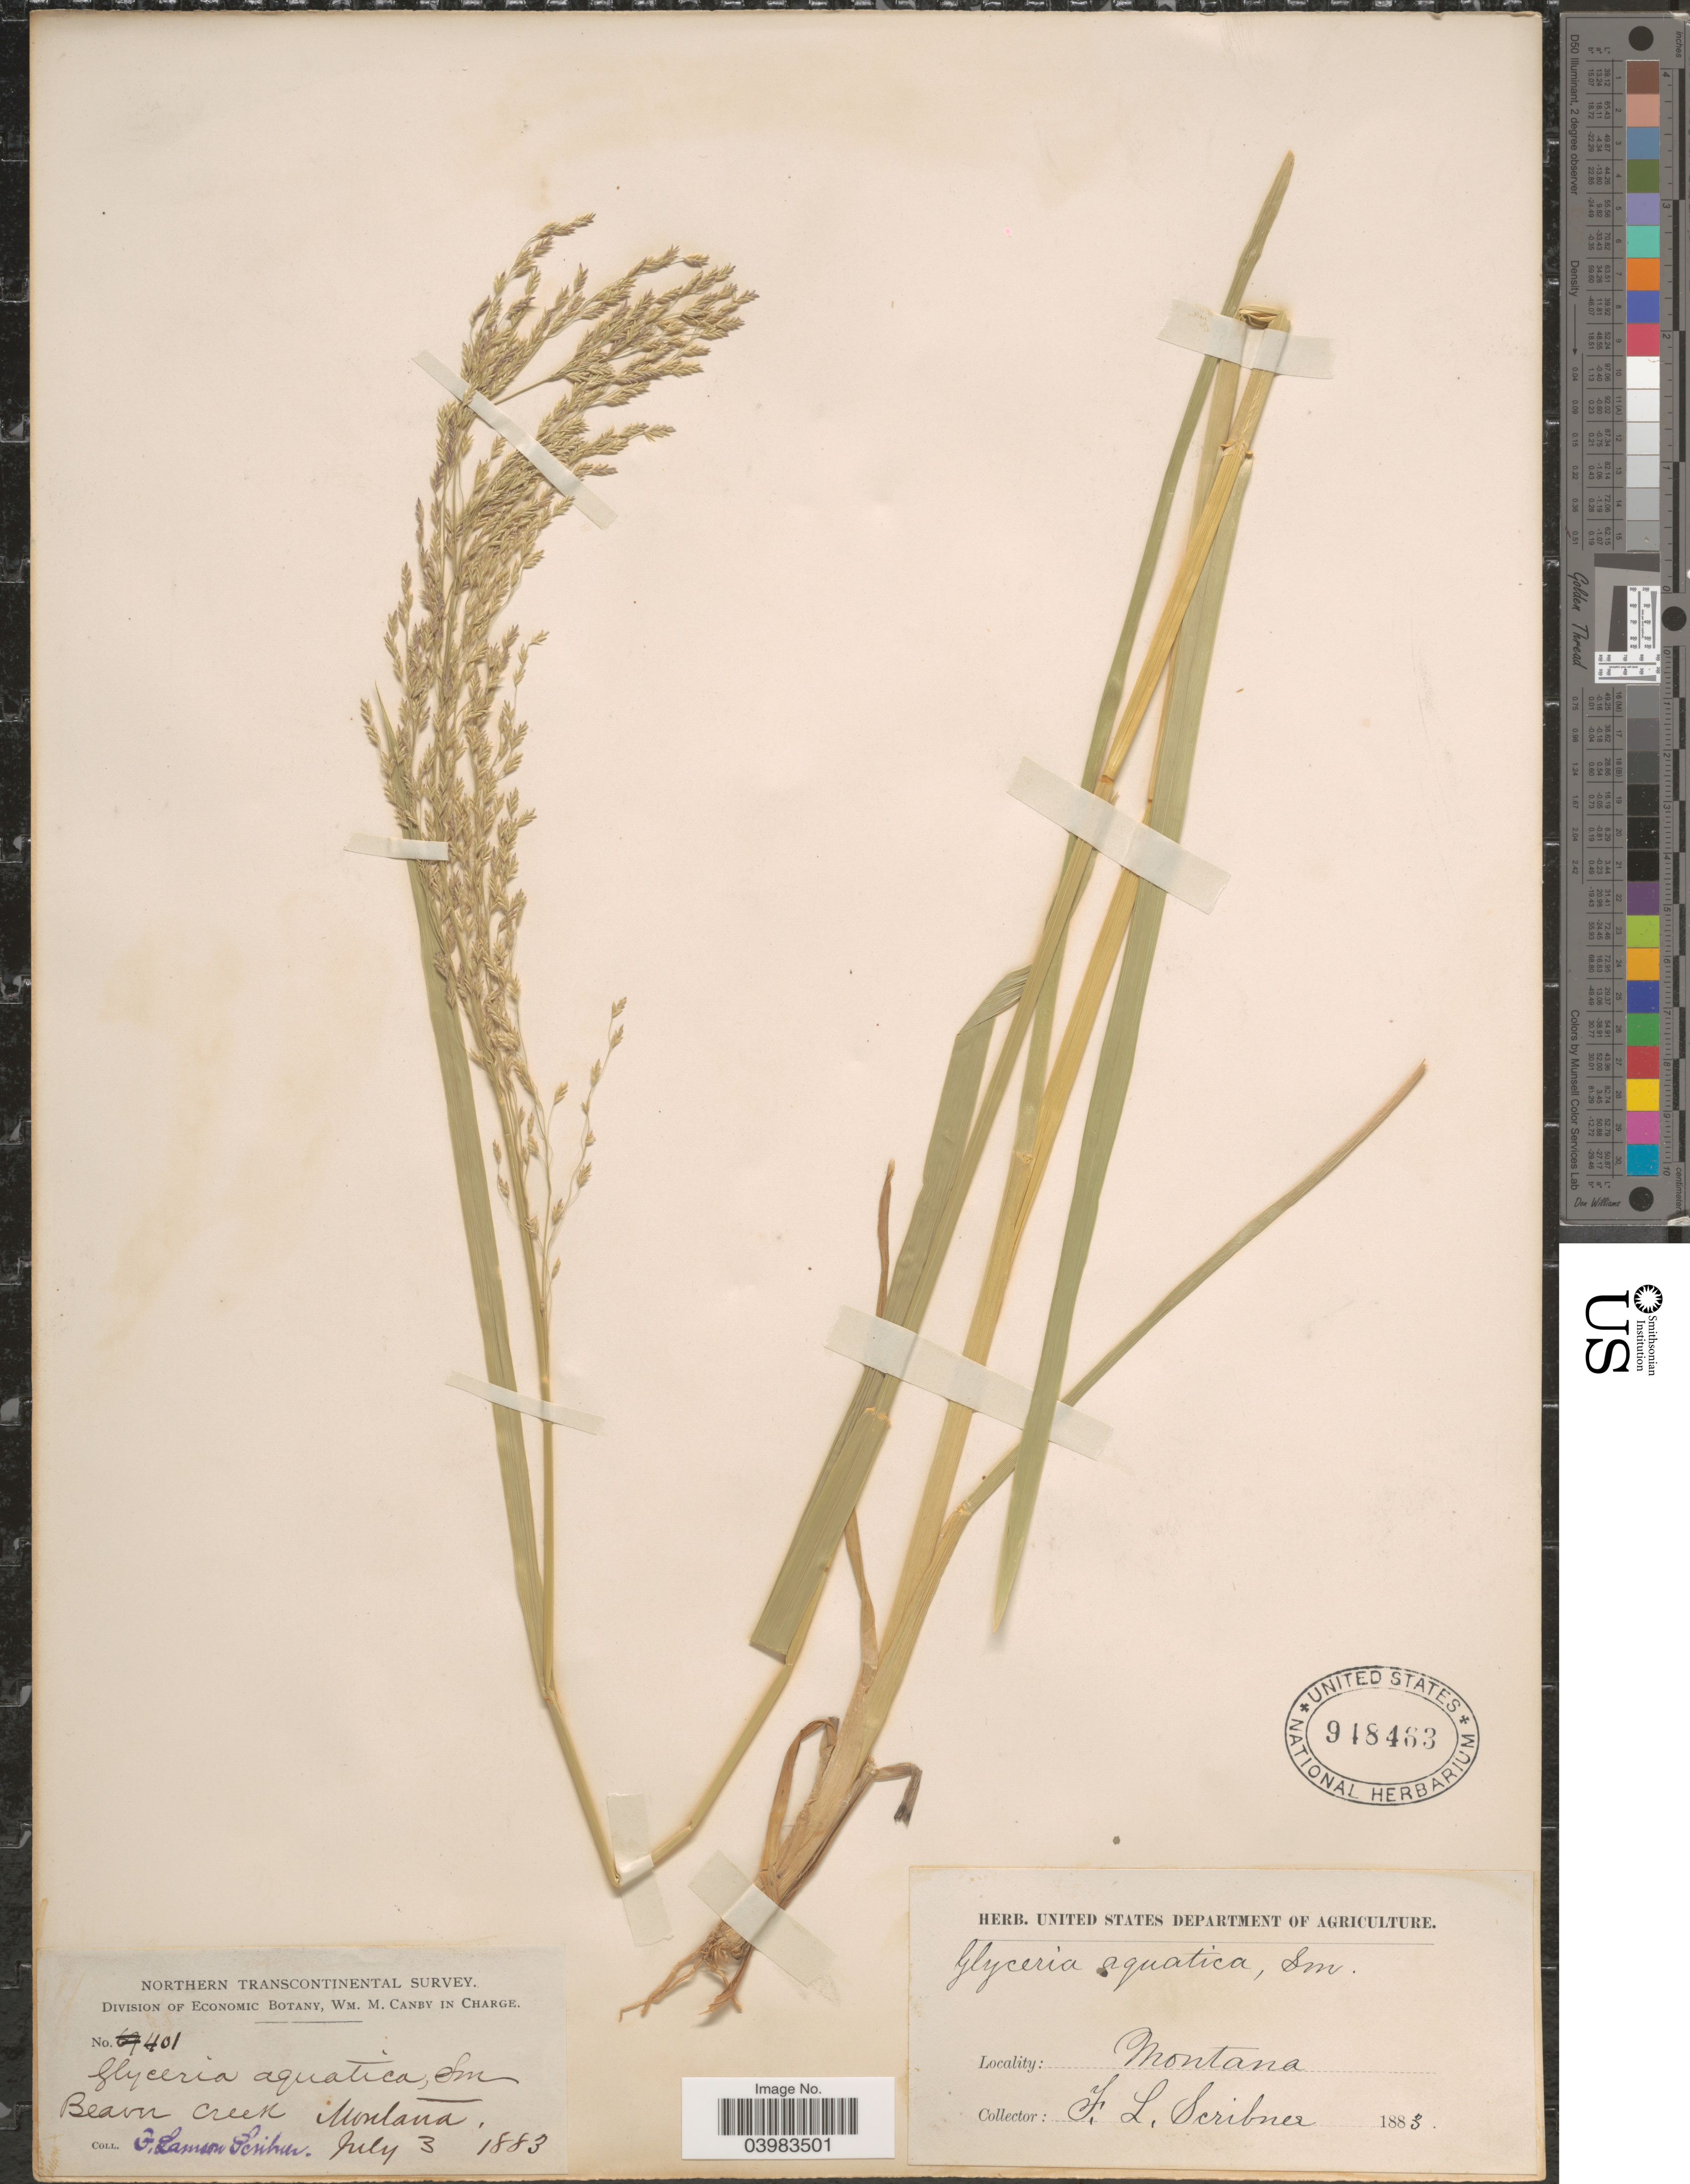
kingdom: Plantae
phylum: Tracheophyta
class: Liliopsida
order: Poales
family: Poaceae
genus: Glyceria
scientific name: Glyceria grandis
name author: S. Watson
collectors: F. L. Scribner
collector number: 401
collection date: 1883-07-03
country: United States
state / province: Montana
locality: Northern Transcontinental Survey. Beaver Creek.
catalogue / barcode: US 948463